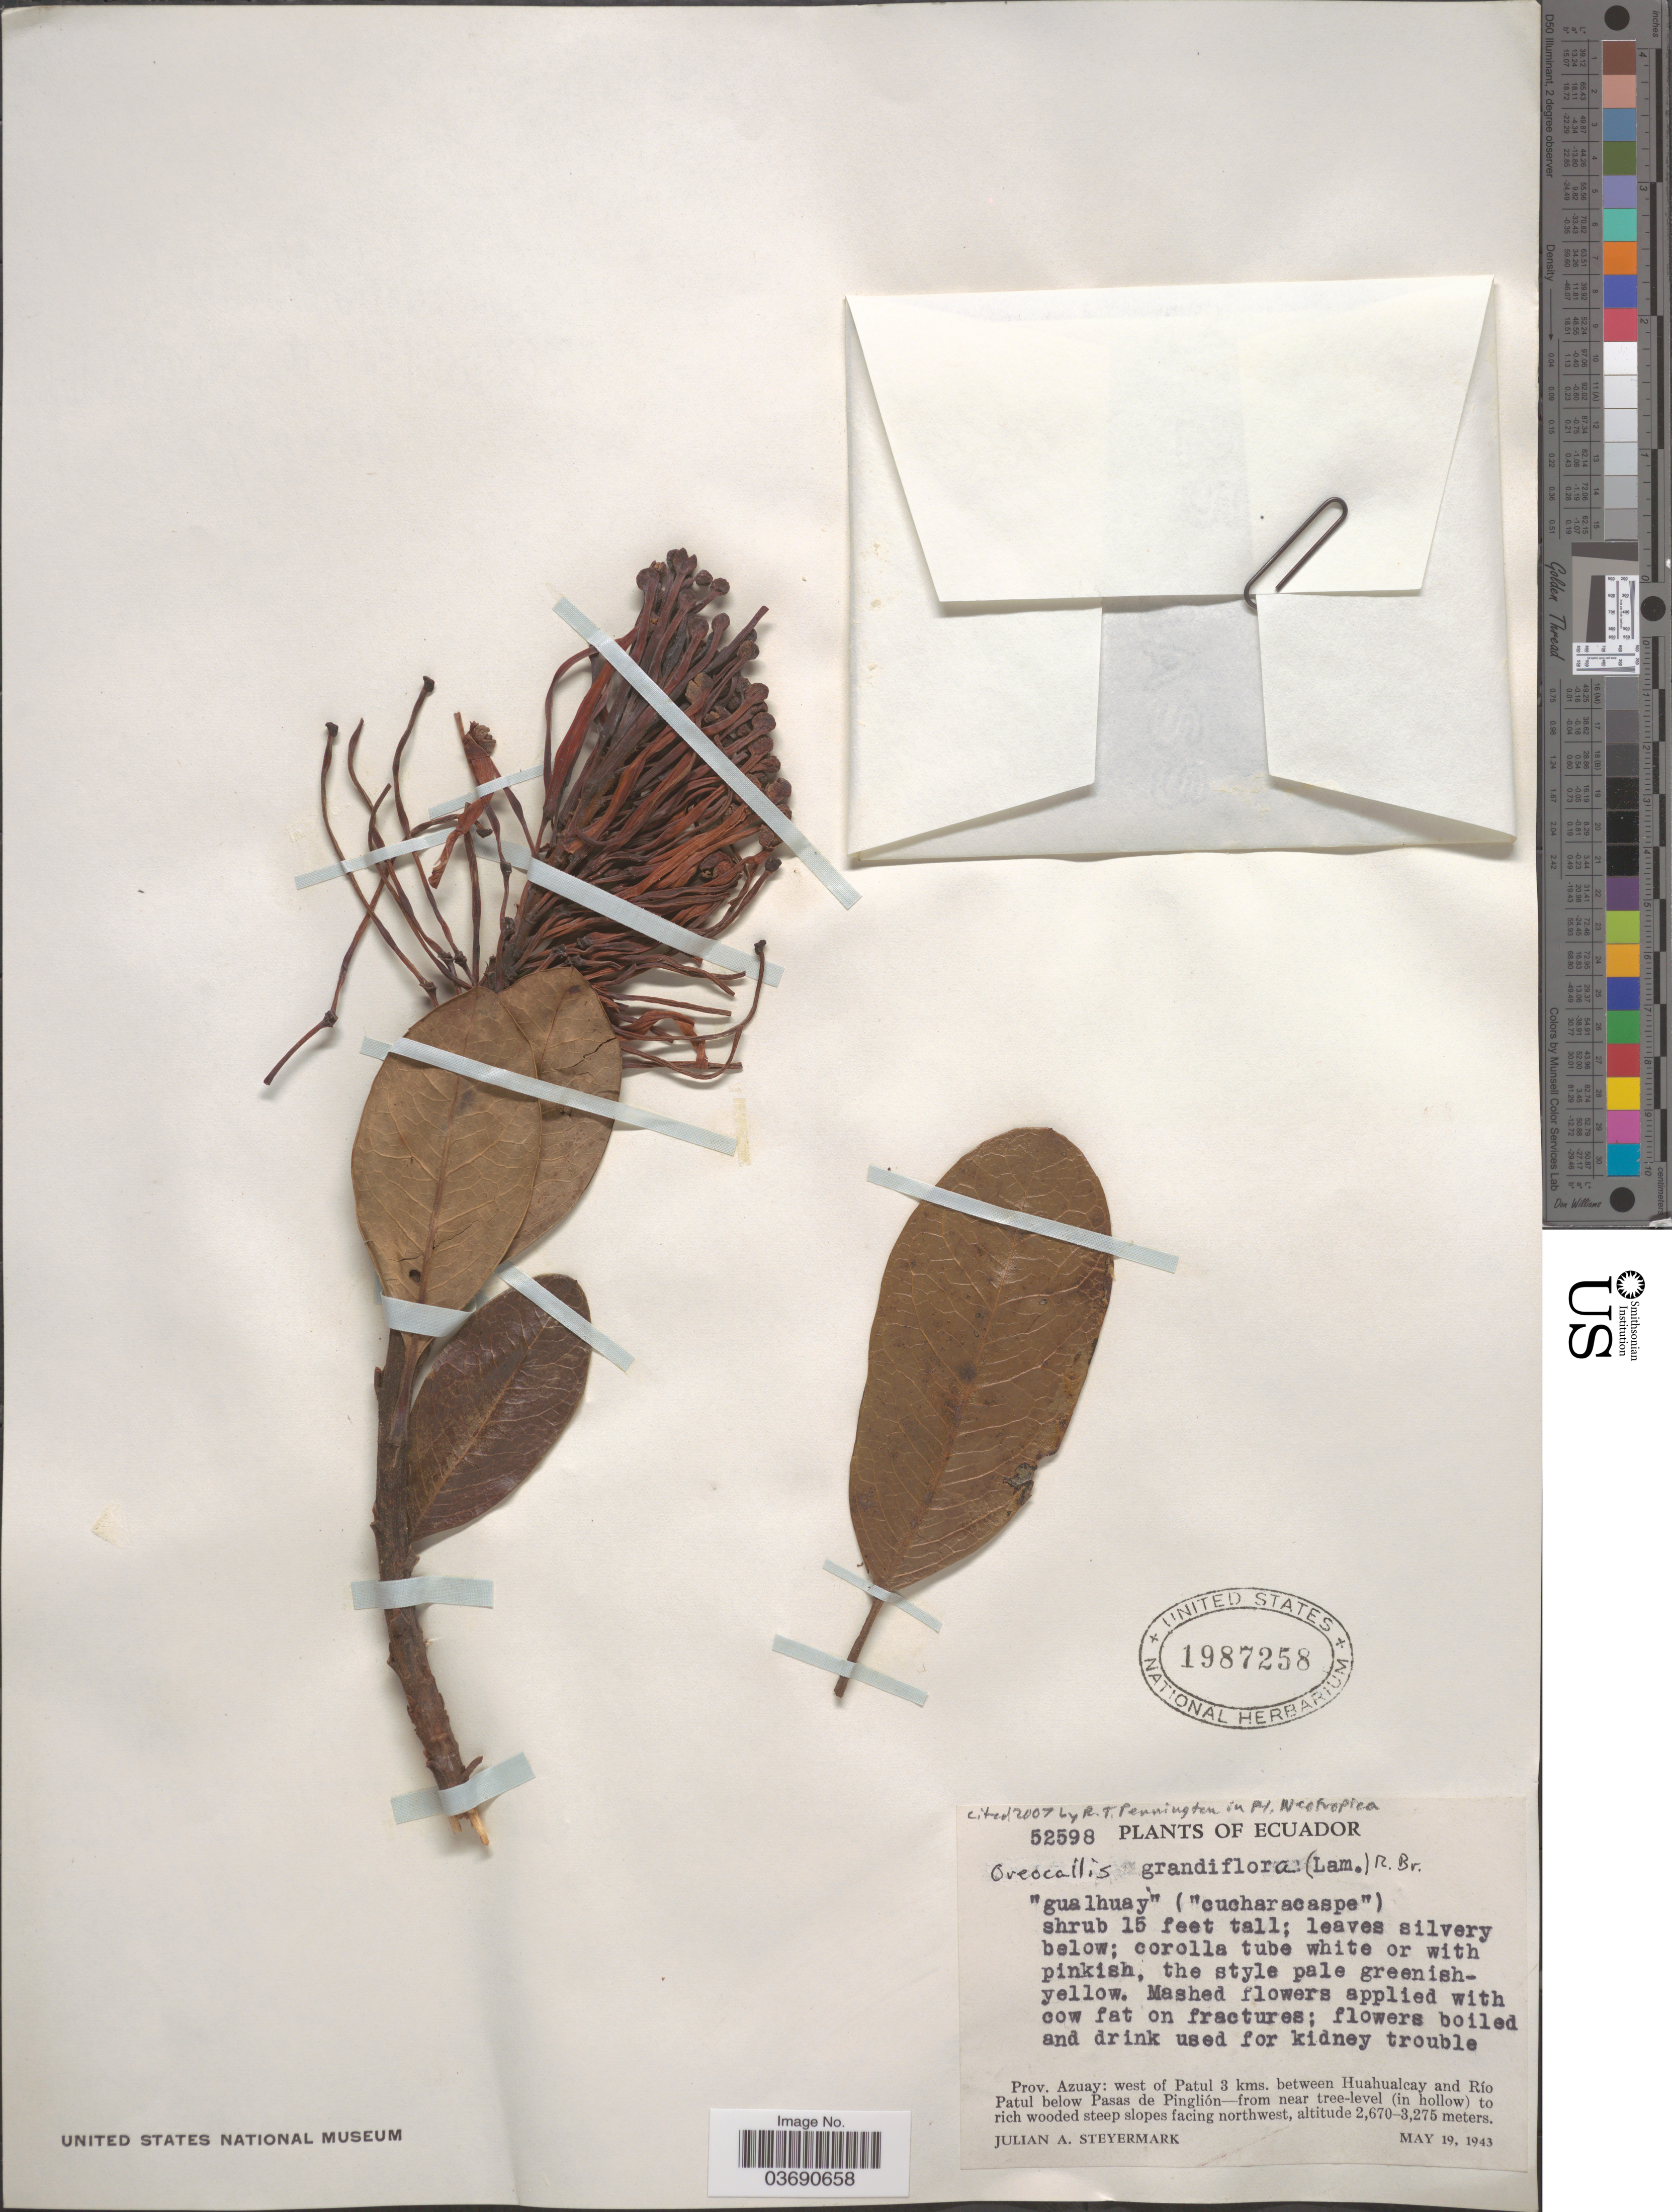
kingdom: Plantae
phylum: Tracheophyta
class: Magnoliopsida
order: Proteales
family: Proteaceae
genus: Oreocallis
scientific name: Oreocallis grandiflora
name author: (Lam.) R. Br.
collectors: J. Steyermark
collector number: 52598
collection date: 1943-05-19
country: Ecuador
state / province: Azuay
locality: West of Patul 3 kms. between Huahualcay and Río Patul below Pasas de Pinglión.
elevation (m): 2670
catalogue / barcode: US 1987258